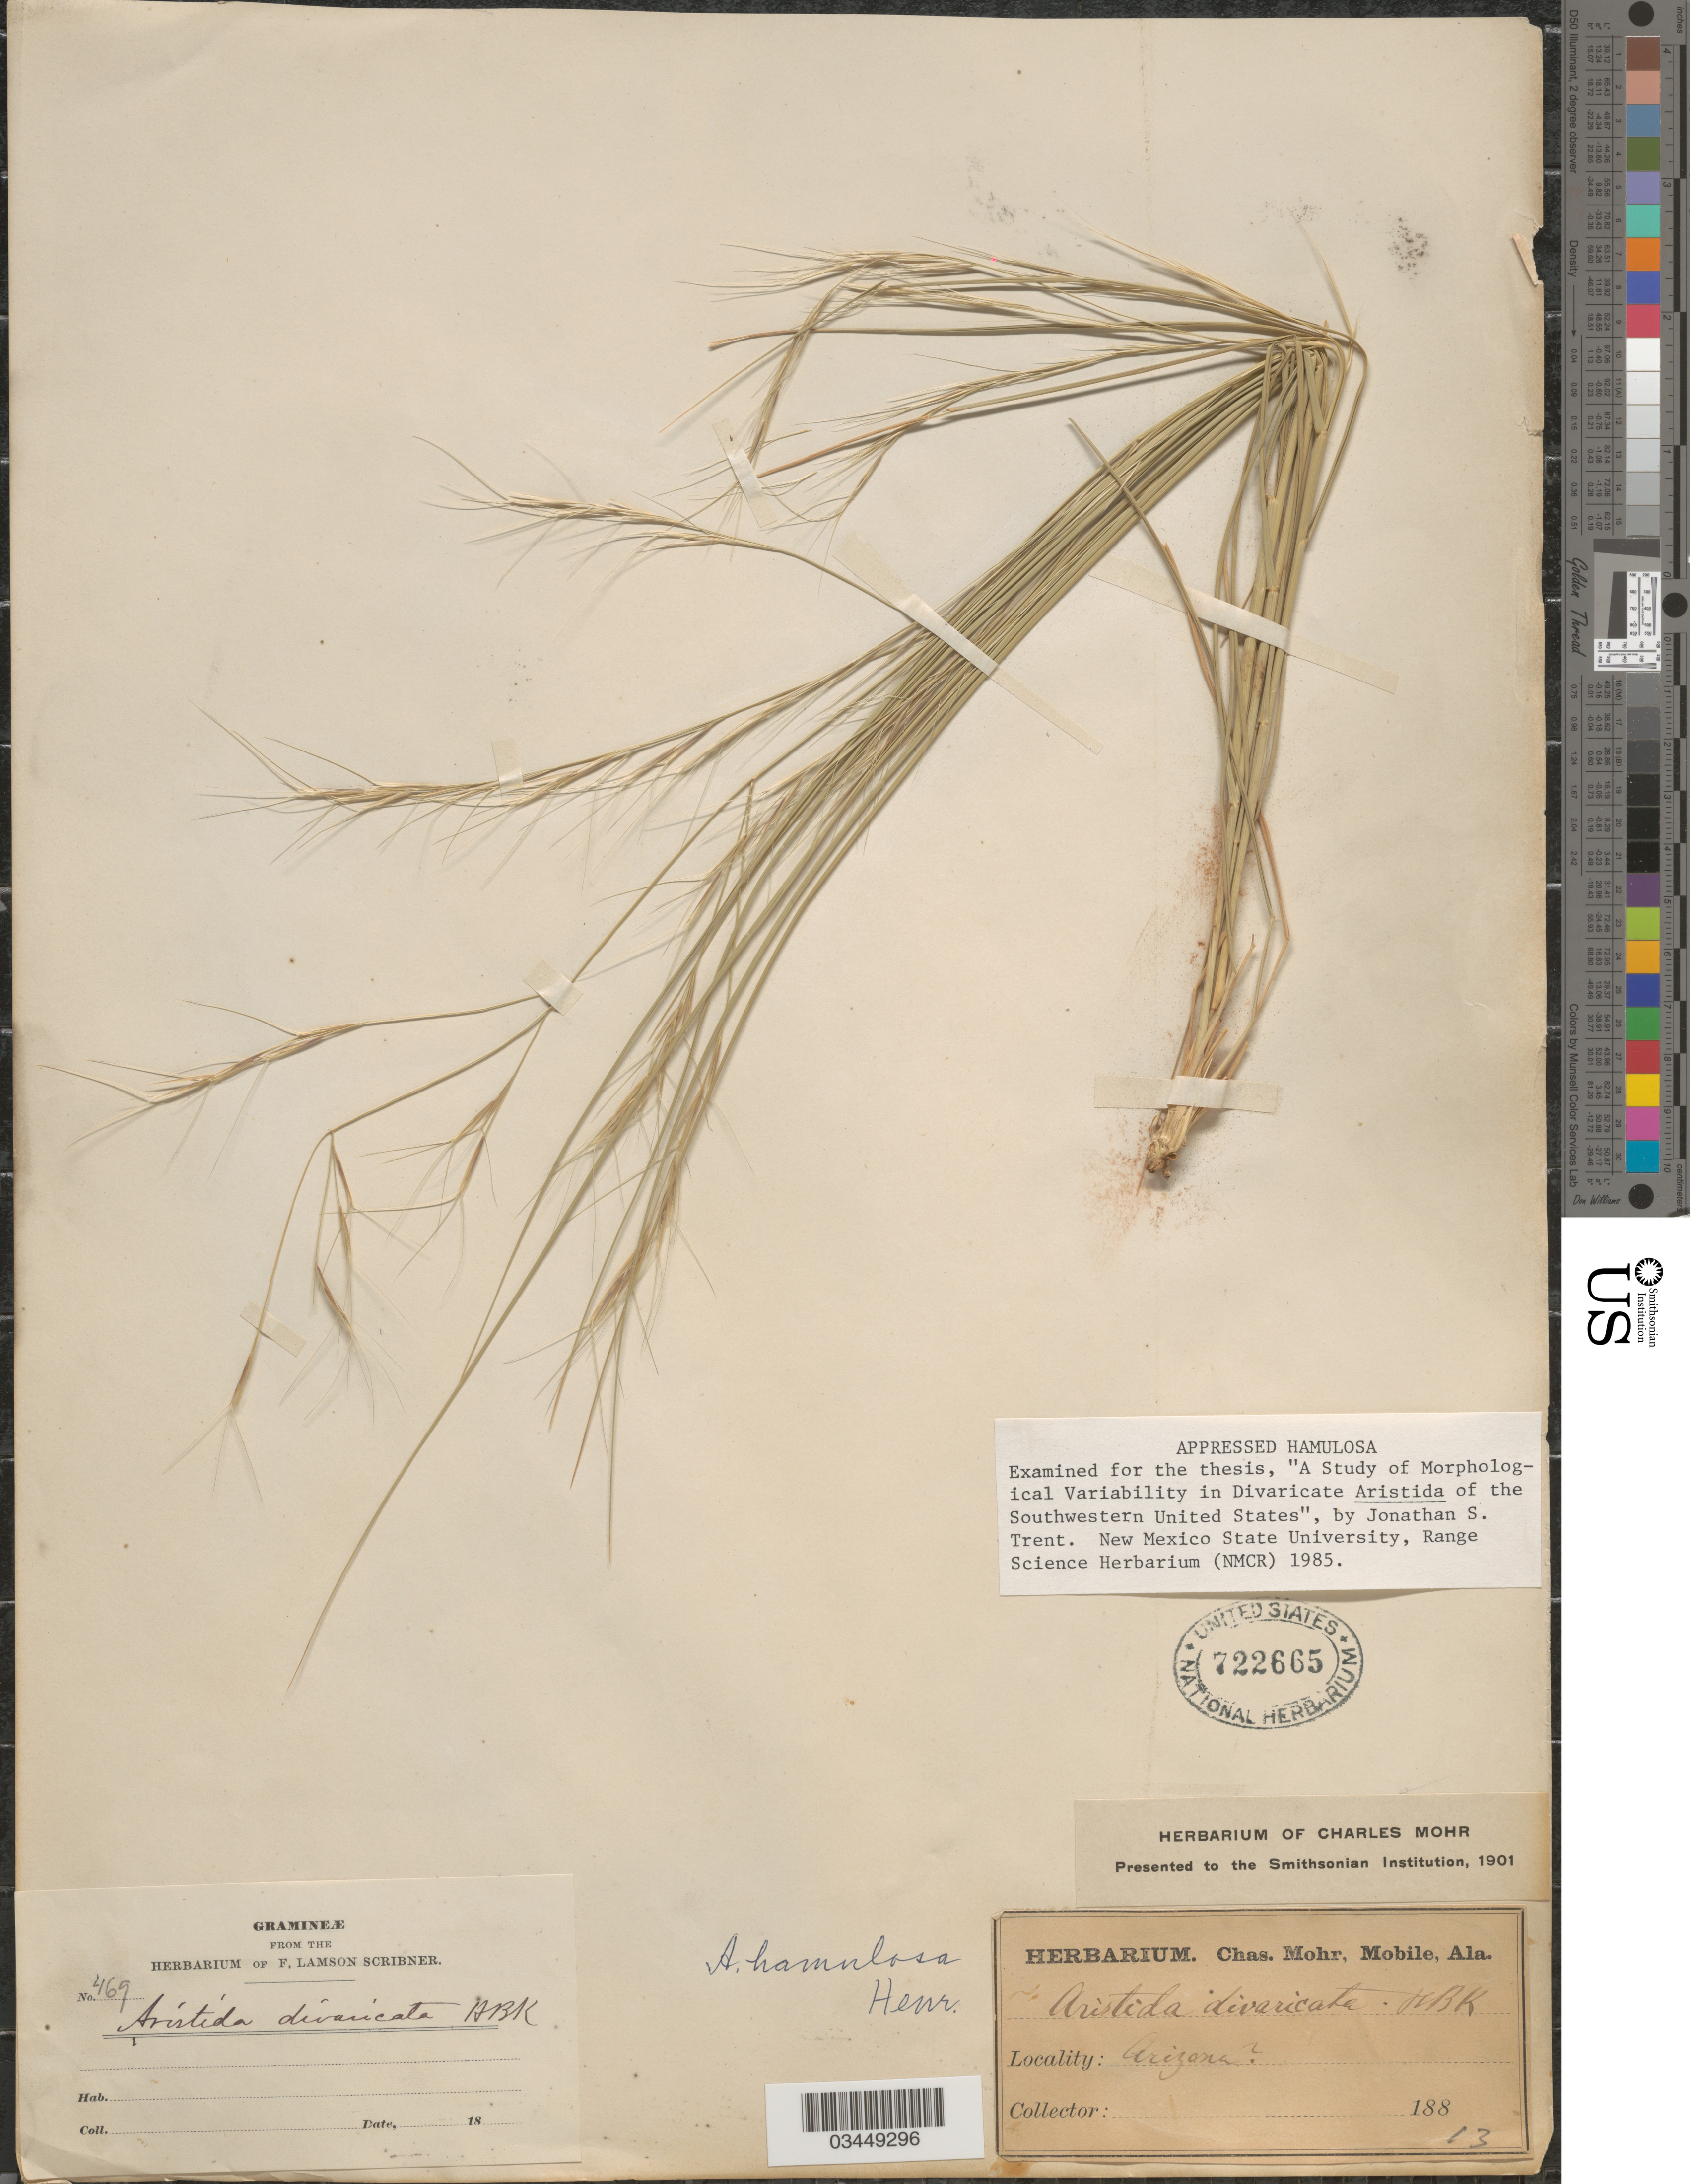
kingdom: Plantae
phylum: Tracheophyta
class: Liliopsida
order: Poales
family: Poaceae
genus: Aristida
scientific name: Aristida hamulosa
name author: Henr.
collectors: ex herb. F. Lamson Scribner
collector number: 469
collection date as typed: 188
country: United States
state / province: Arizona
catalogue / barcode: US 722665